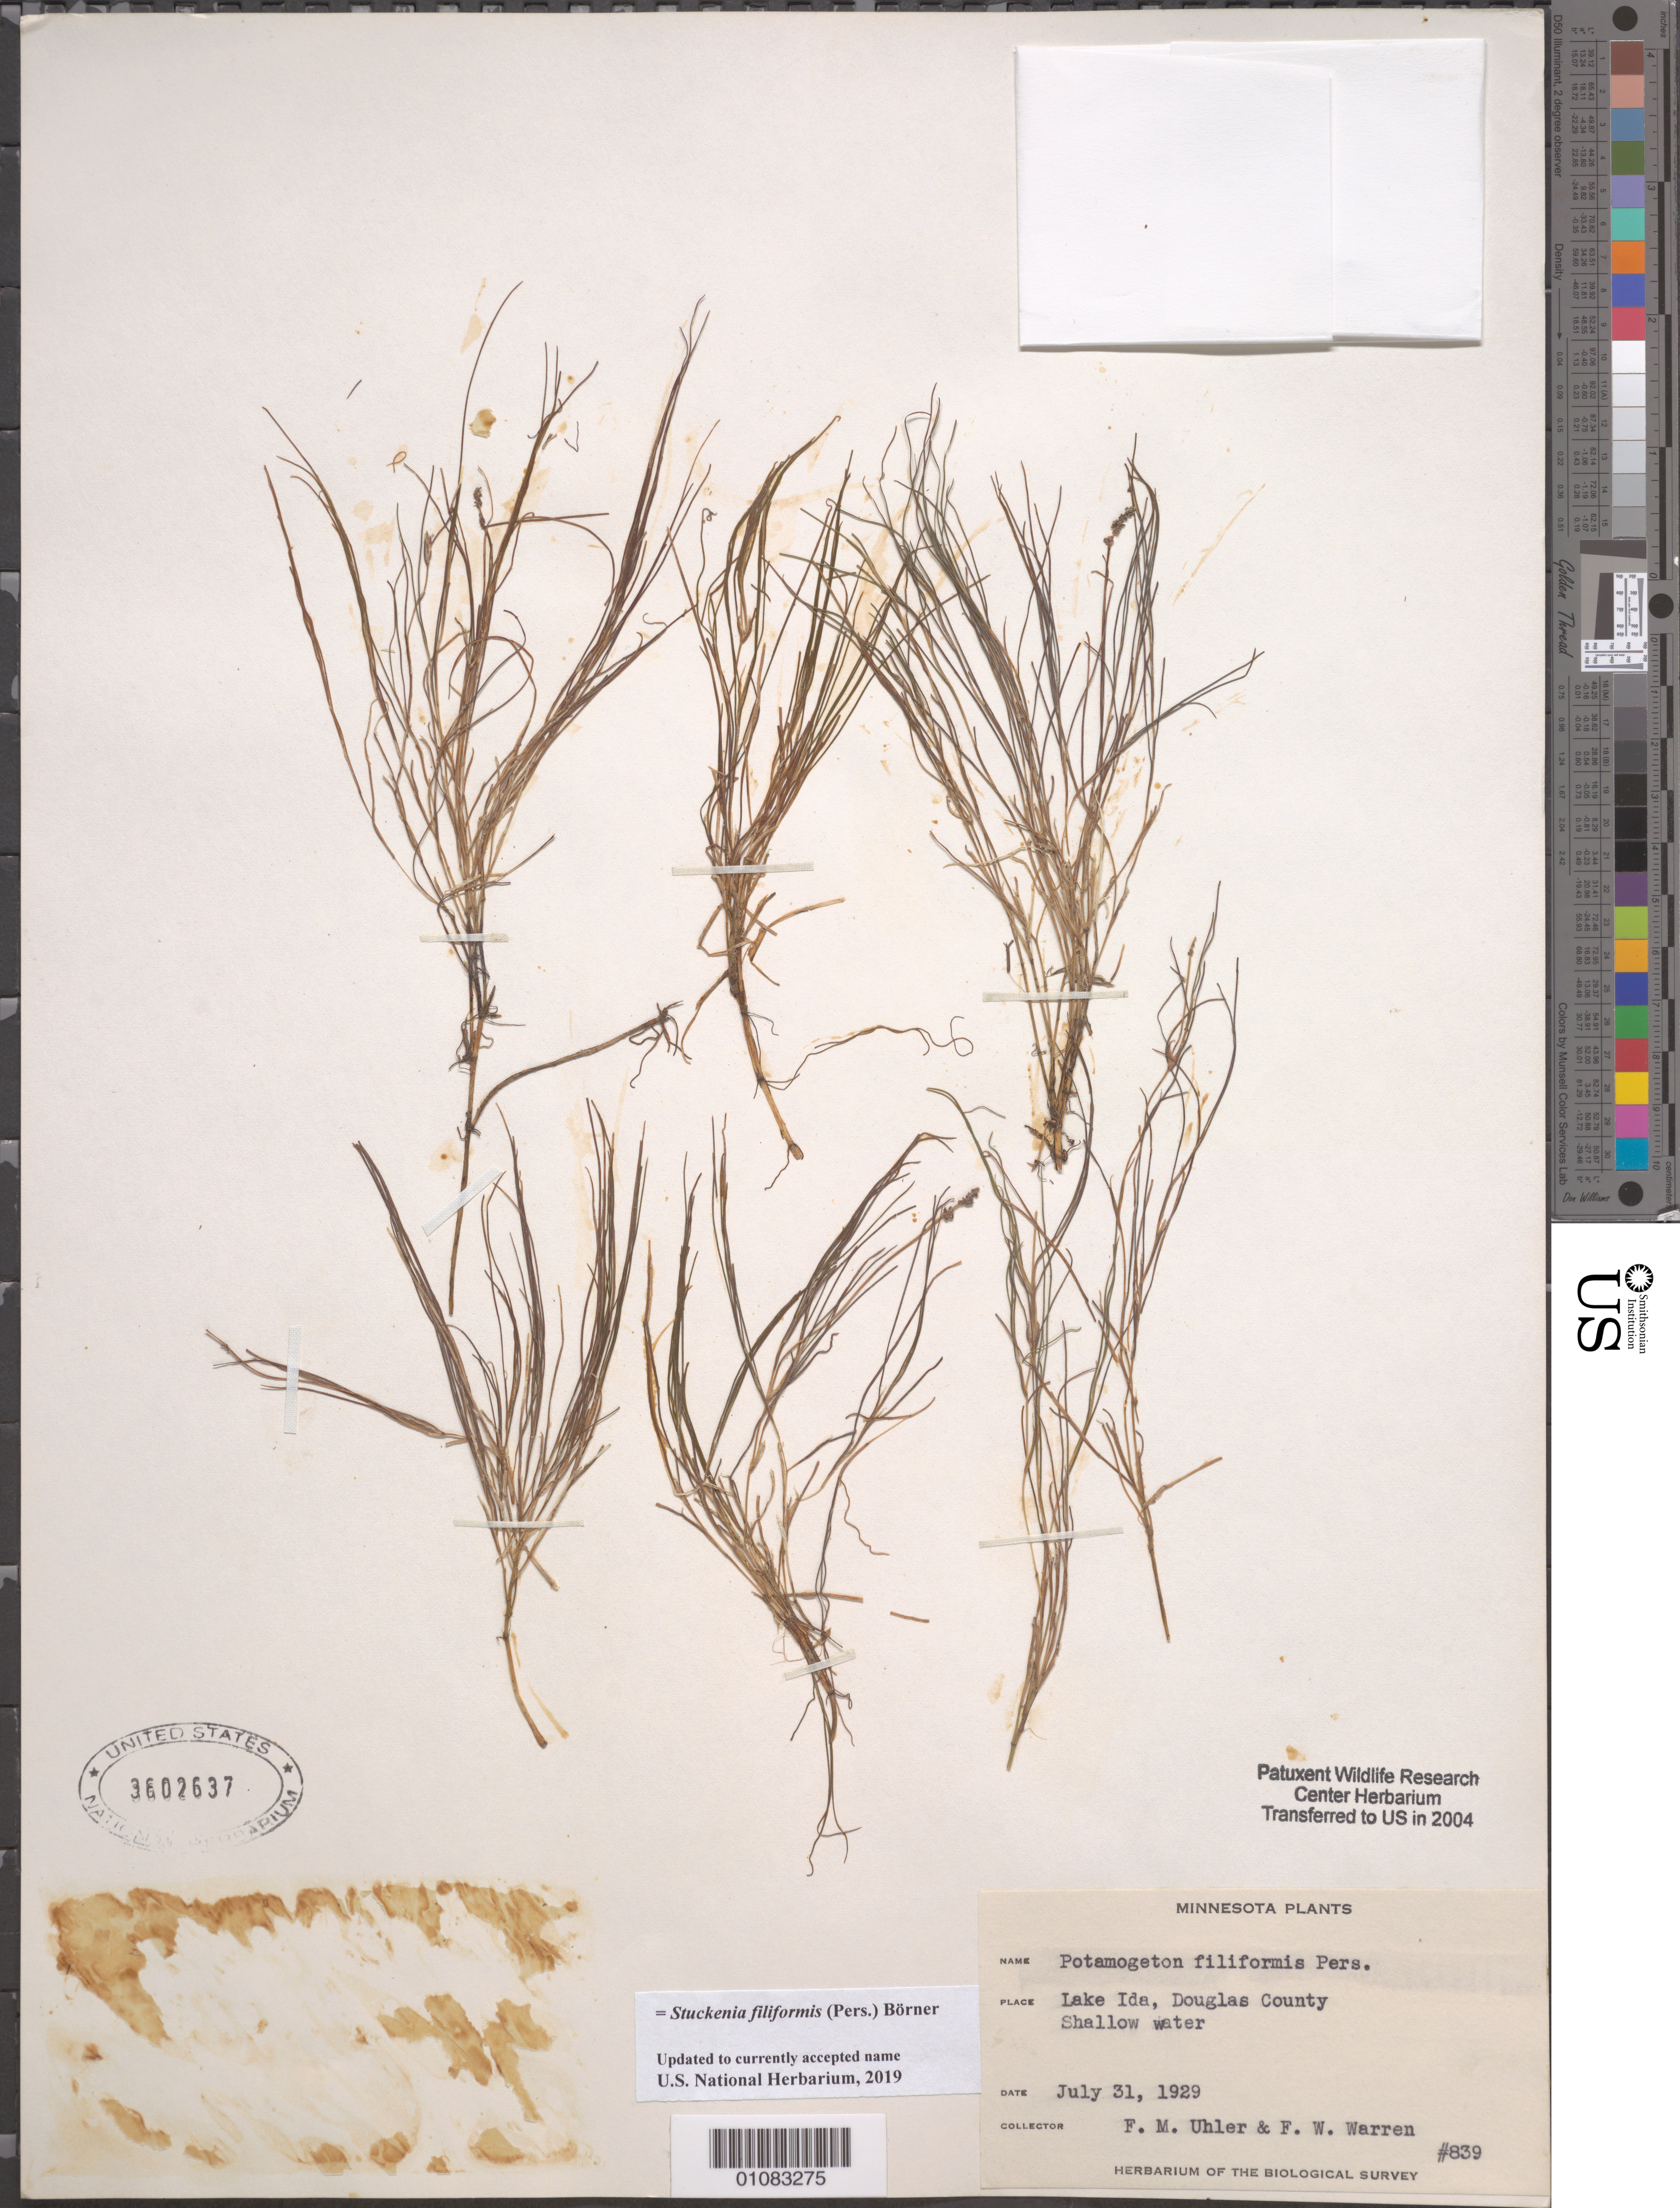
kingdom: Plantae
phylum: Tracheophyta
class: Liliopsida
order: Alismatales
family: Potamogetonaceae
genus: Stuckenia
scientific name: Stuckenia filiformis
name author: (Pers.) Börner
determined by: Strong, Mark T., (BOT), Smithsonian Institution - National Museum of Natural History (UNITED STATES)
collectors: F. Uhler & F. Warren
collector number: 839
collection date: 1929-07-31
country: United States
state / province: Minnesota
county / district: Douglas County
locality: Lake Ida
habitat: Shallow water.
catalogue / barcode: US 3602637